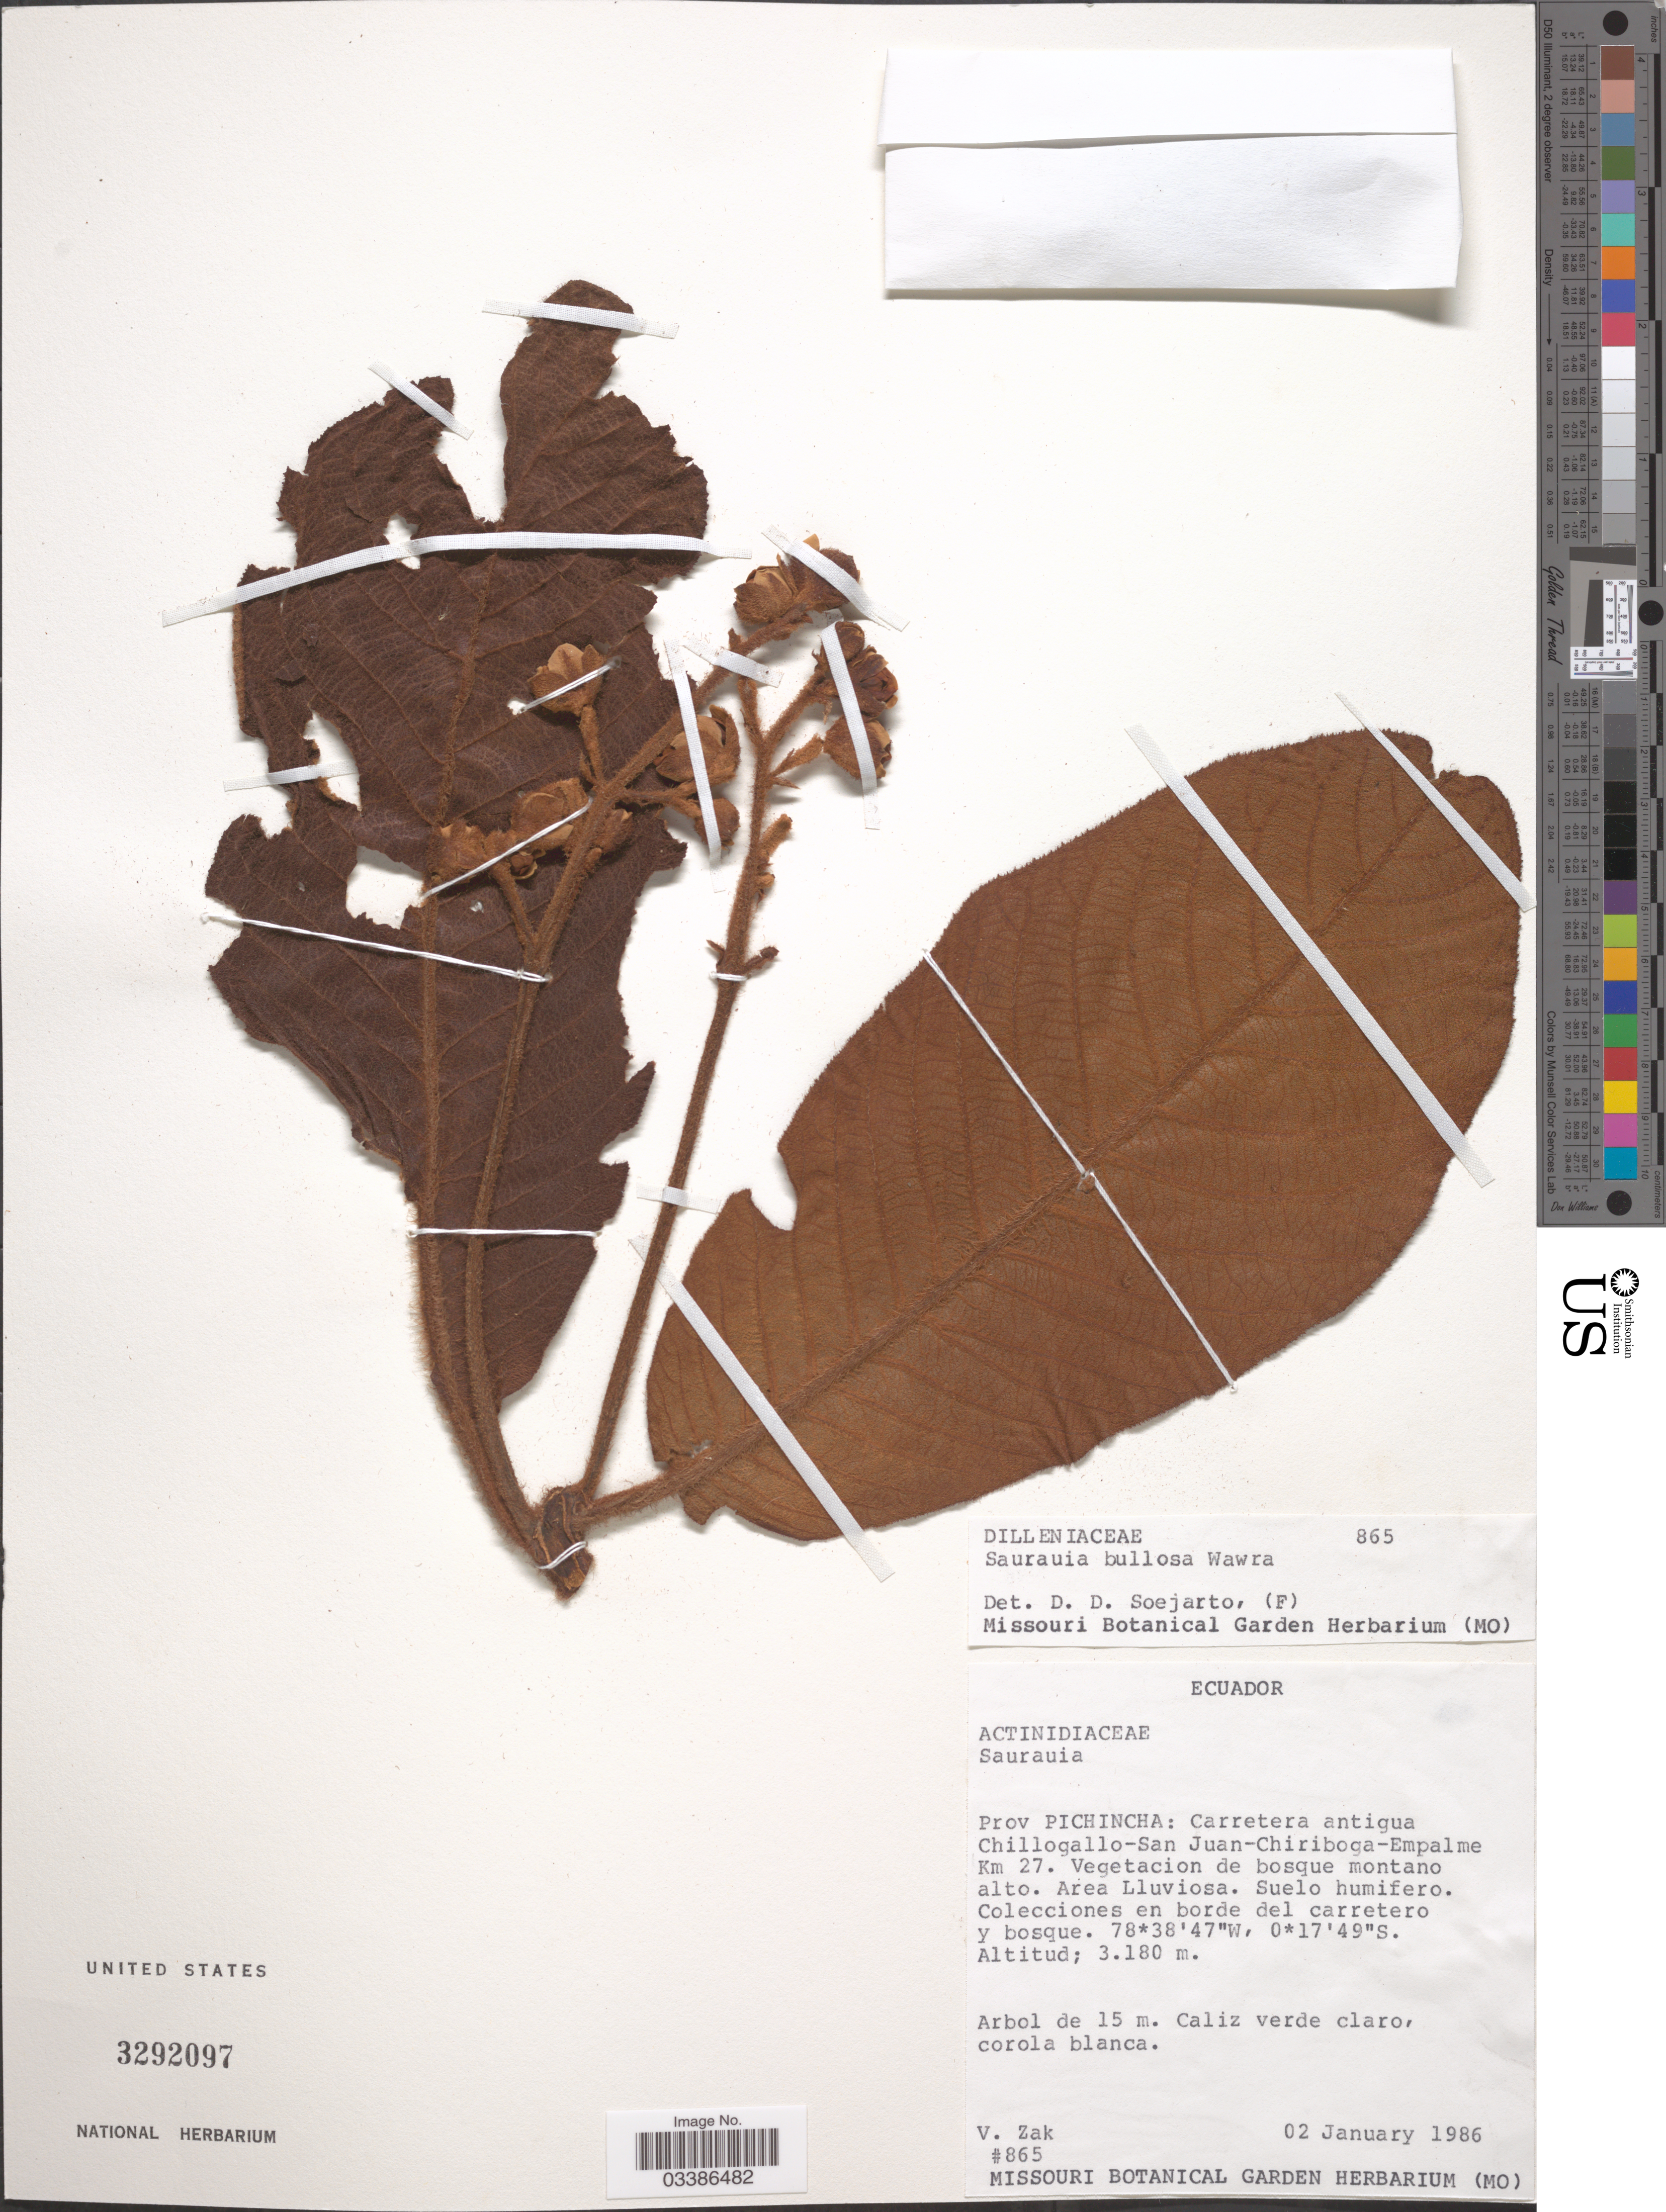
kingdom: Plantae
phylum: Tracheophyta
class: Magnoliopsida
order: Ericales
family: Actinidiaceae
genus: Saurauia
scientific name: Saurauia bullosa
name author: Wawra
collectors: V. Zak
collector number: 865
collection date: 1986-01-02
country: Ecuador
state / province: Pichincha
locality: Carretera antigua Chillogallo-San Juan-Chiriboga-Empalme Km 27.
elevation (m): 3180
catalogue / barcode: US 3292097